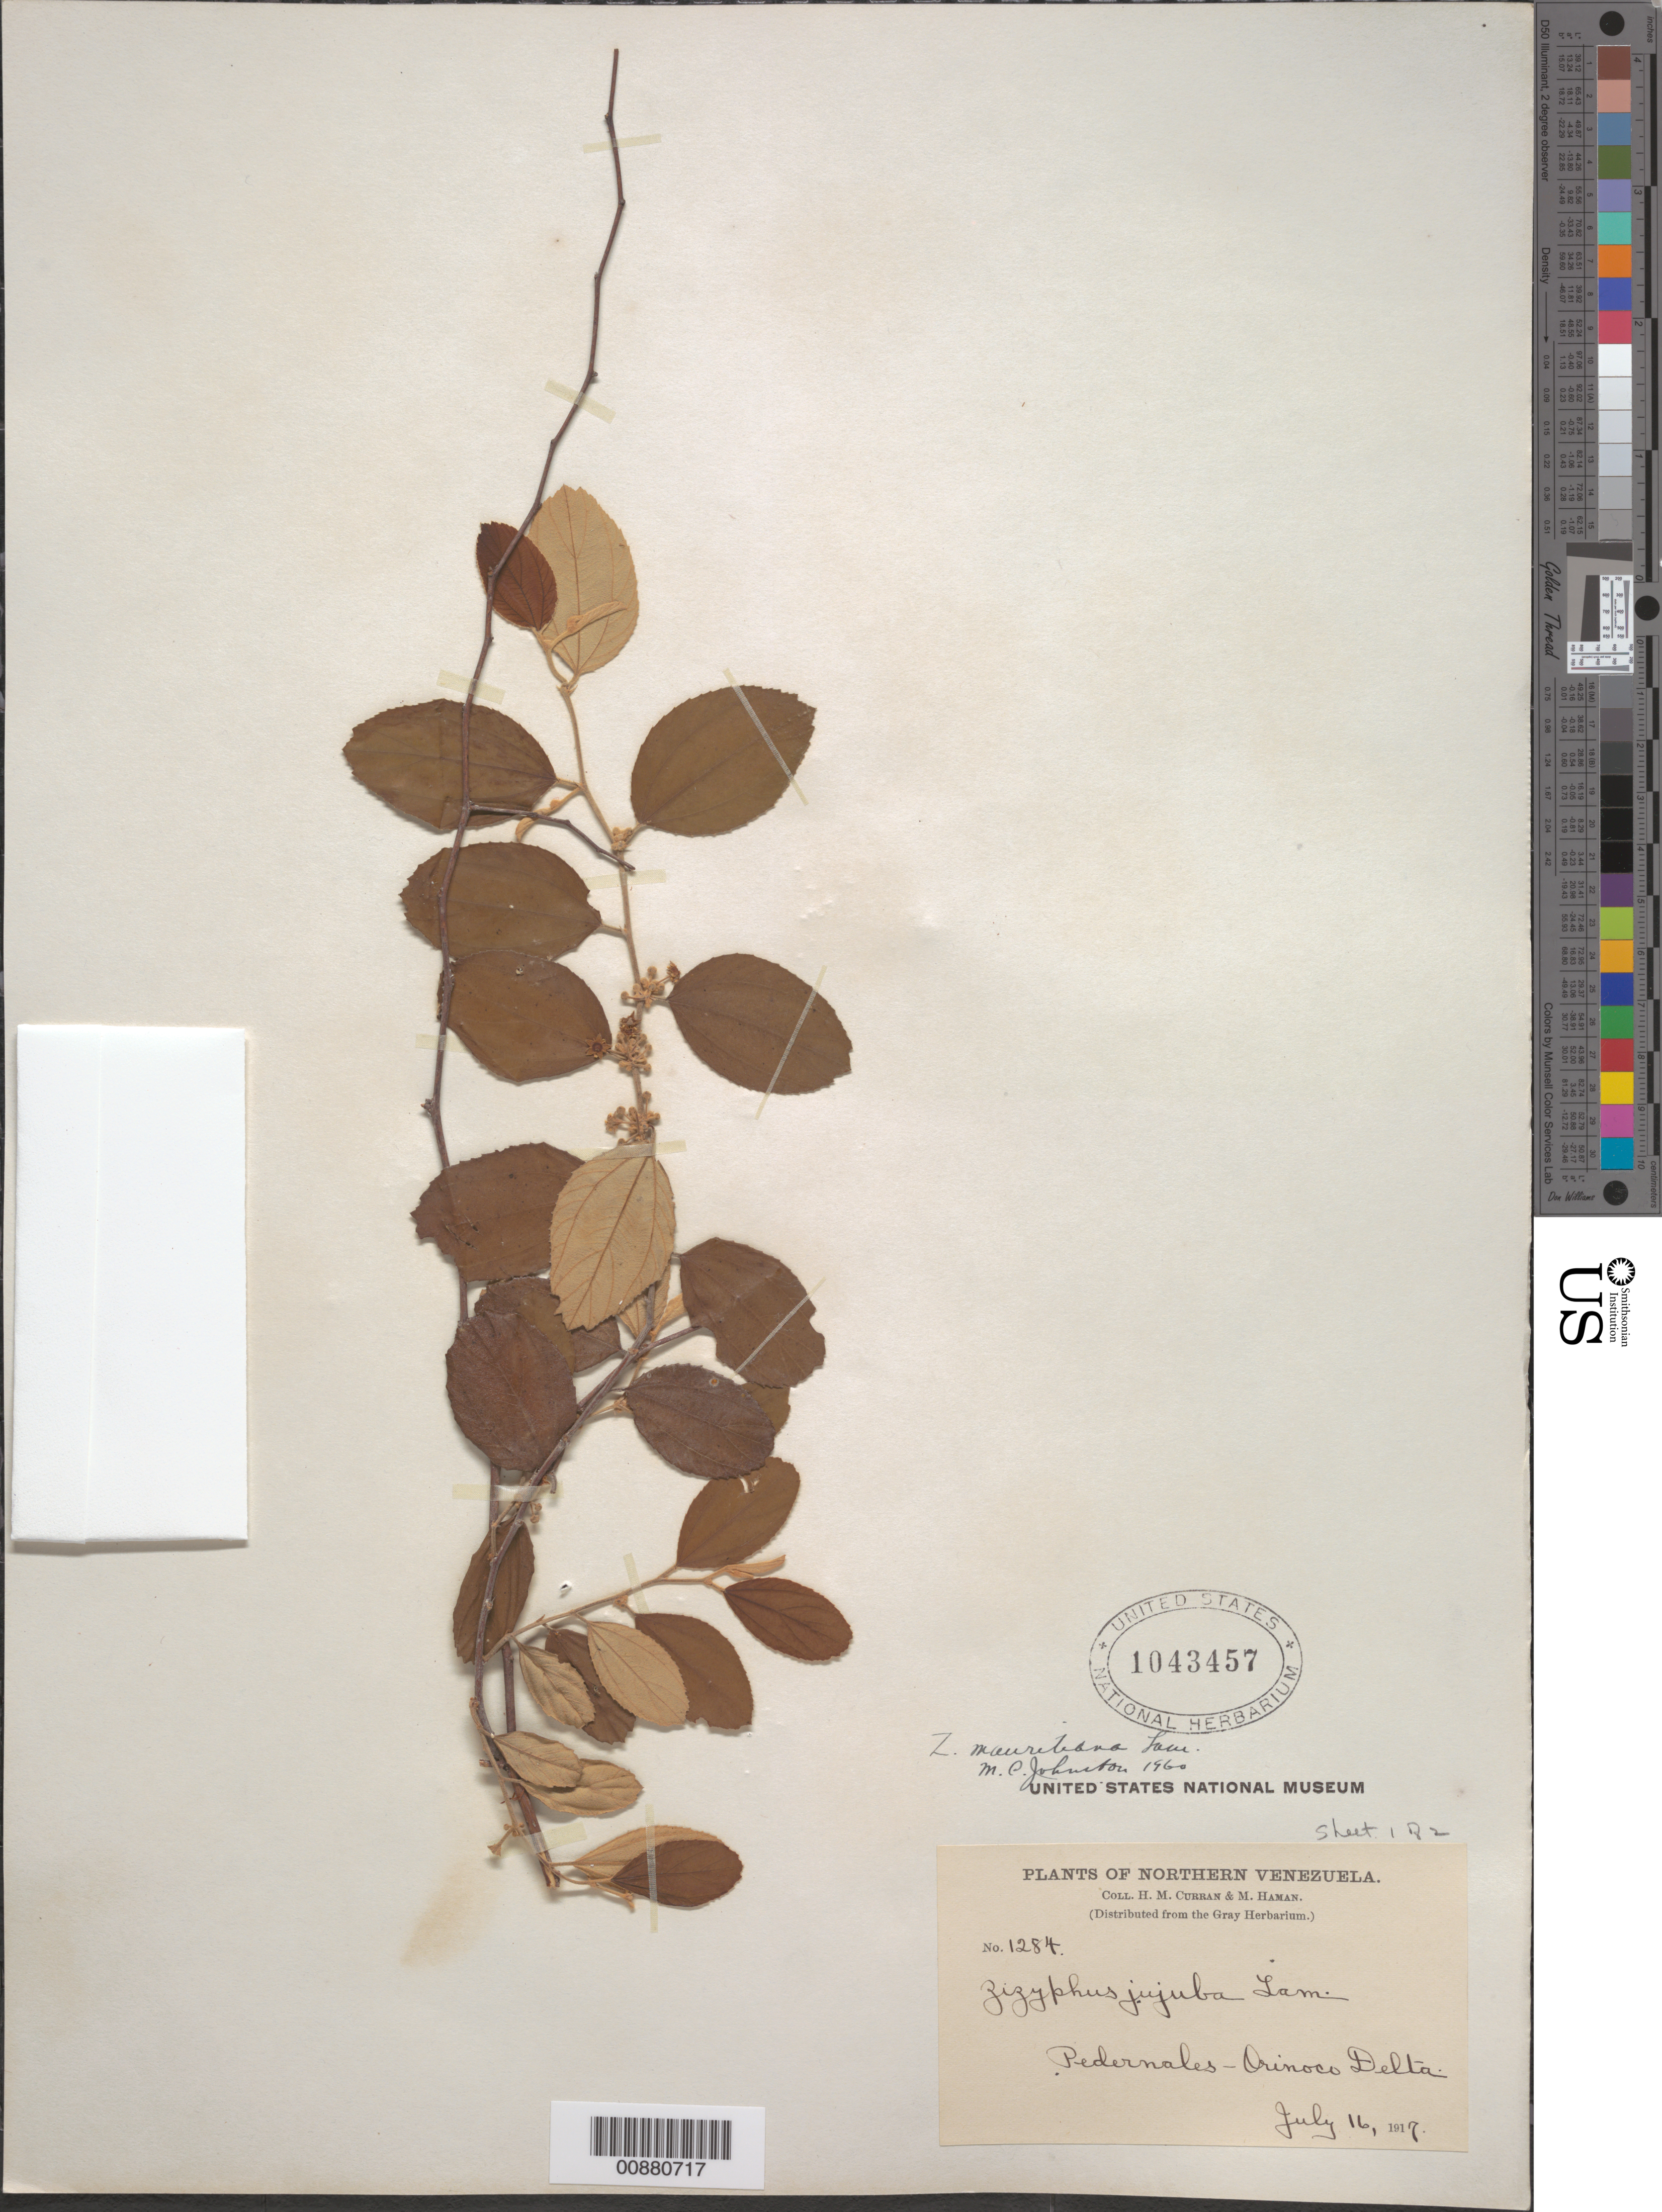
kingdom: Plantae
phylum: Tracheophyta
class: Magnoliopsida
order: Rosales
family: Rhamnaceae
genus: Ziziphus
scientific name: Ziziphus mauritiana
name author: Lam.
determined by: Johnston, Marshall C.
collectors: H. M. Curran & M. Haman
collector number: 1284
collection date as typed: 16-Jul-17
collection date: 1917-07-16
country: Venezuela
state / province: Delta Amacuro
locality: Pedernales, Orinoco Delta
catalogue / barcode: US 1043457